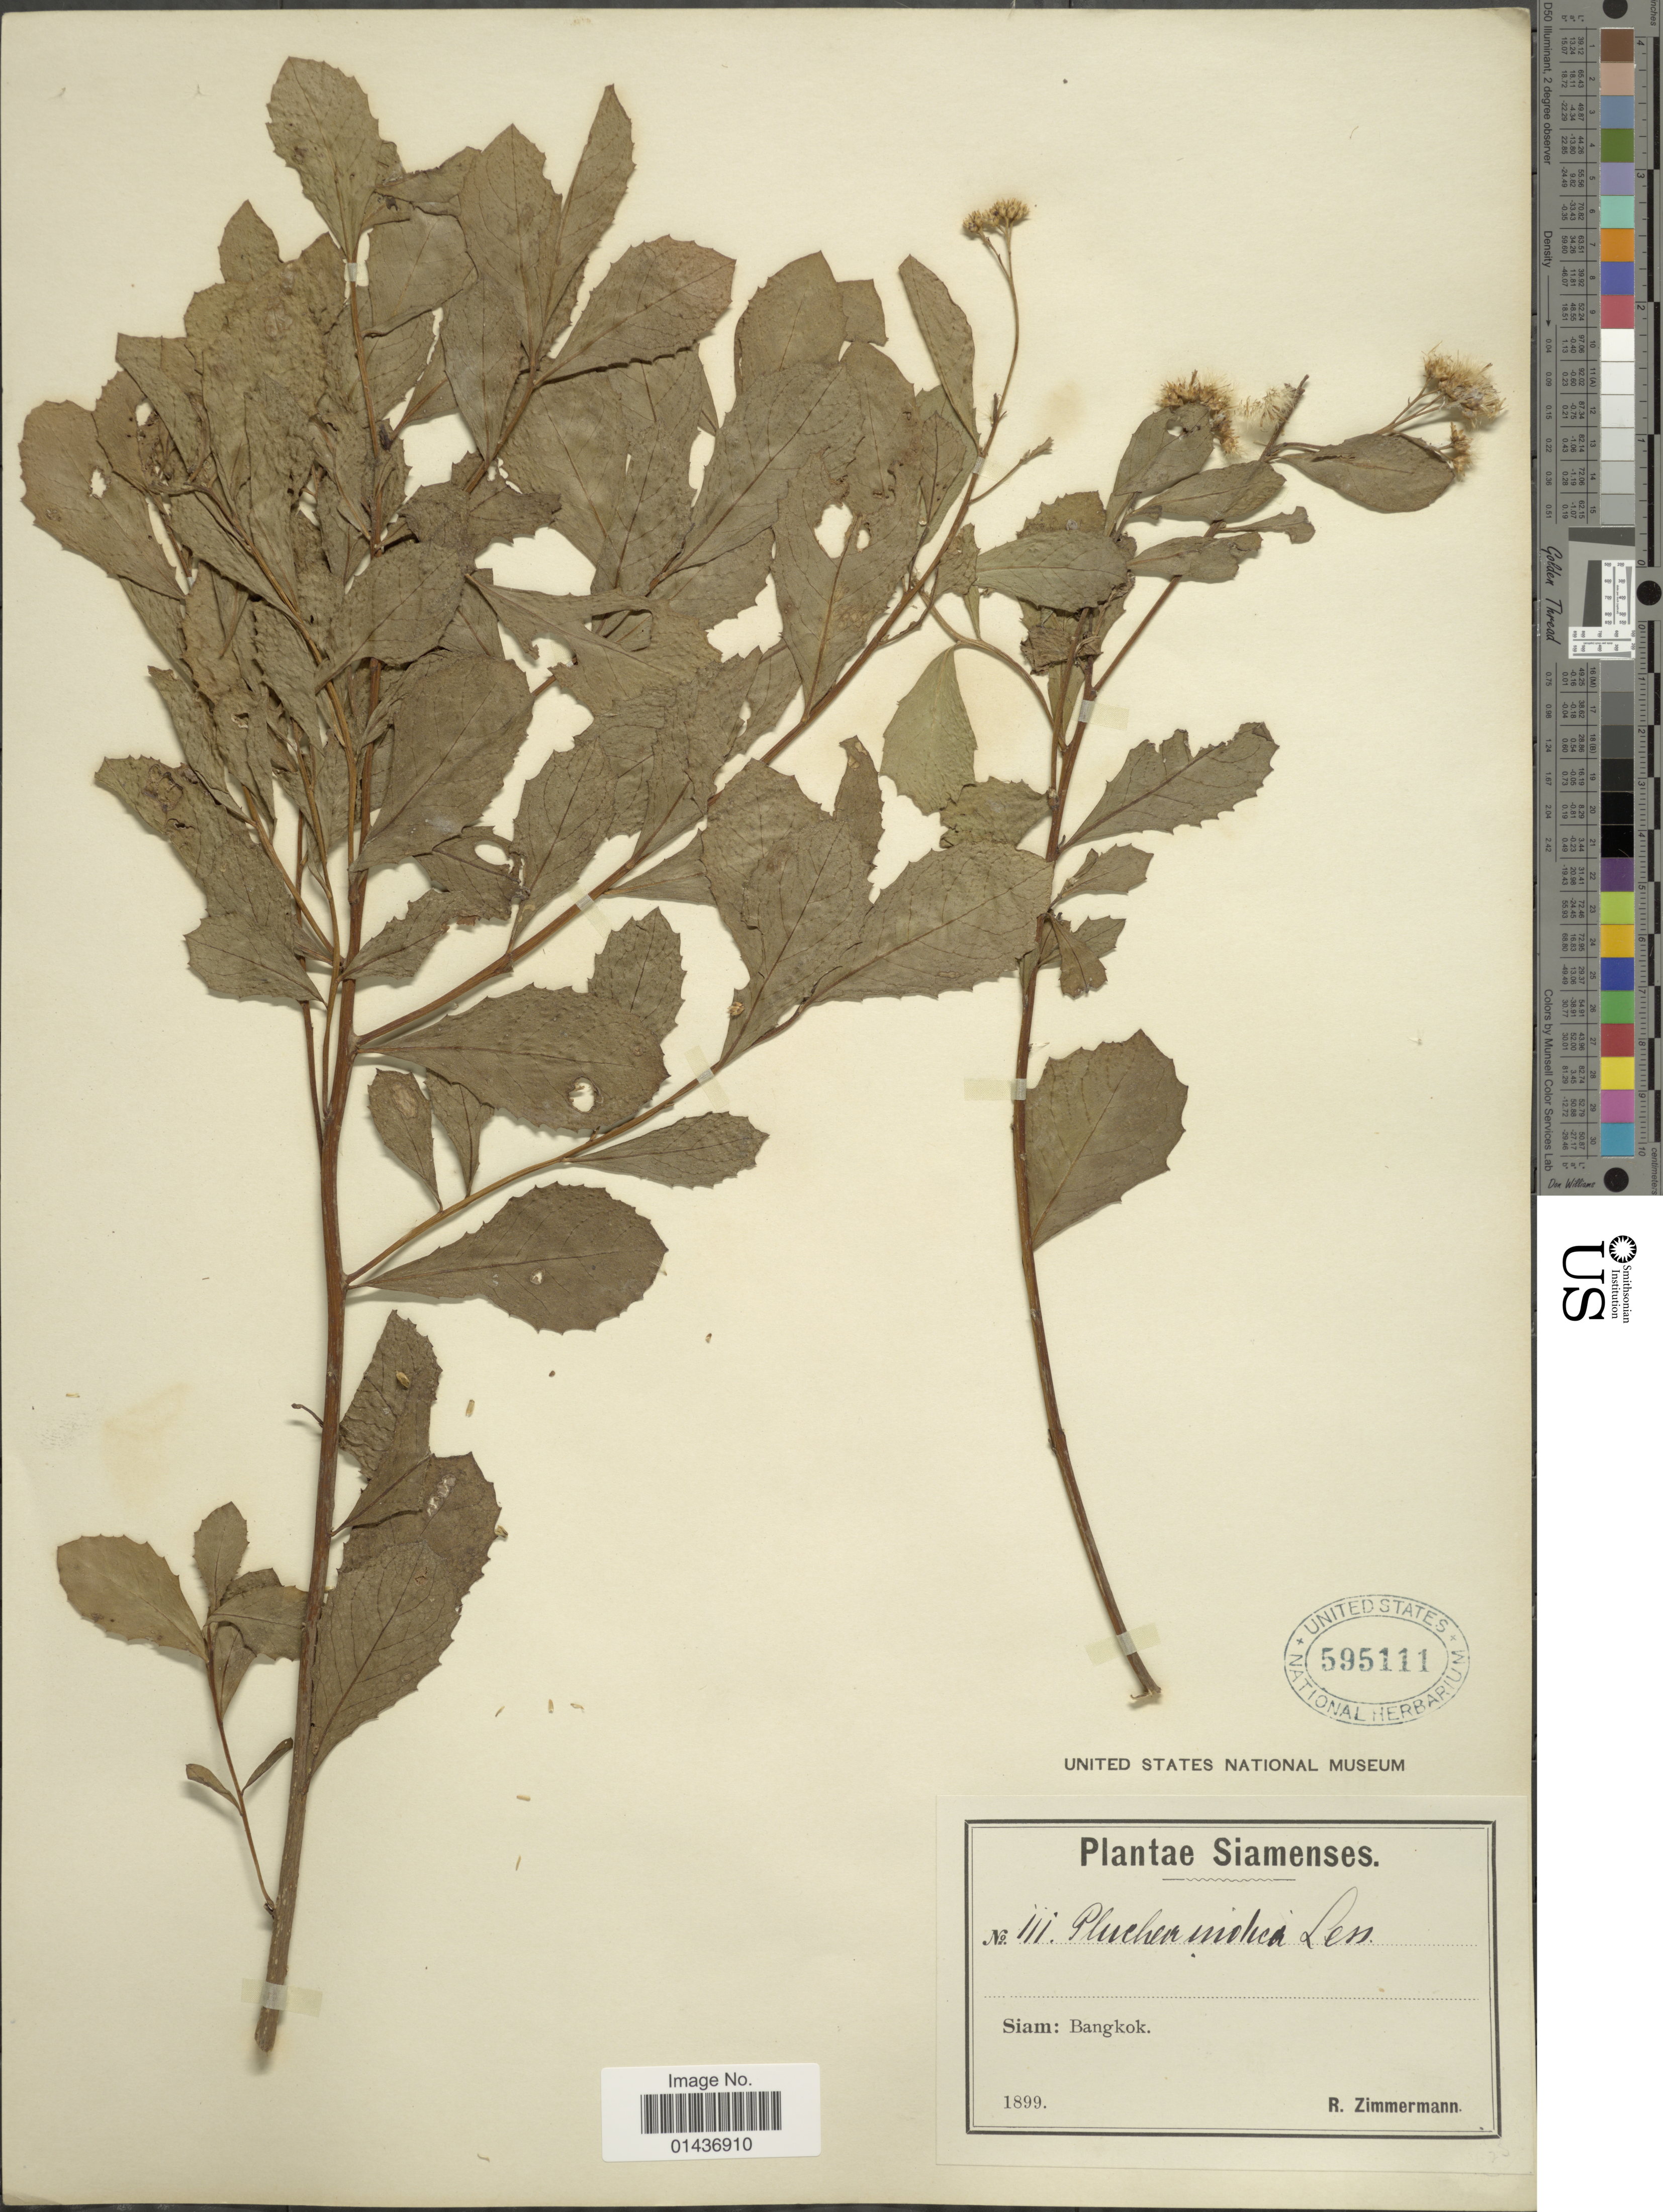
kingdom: Plantae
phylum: Tracheophyta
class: Magnoliopsida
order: Asterales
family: Asteraceae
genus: Pluchea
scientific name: Pluchea indica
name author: (L.) Less.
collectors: R. Zimmerman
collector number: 111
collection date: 1899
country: Thailand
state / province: Bangkok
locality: Siamenses, Siam: Bangkok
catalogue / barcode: US 595111